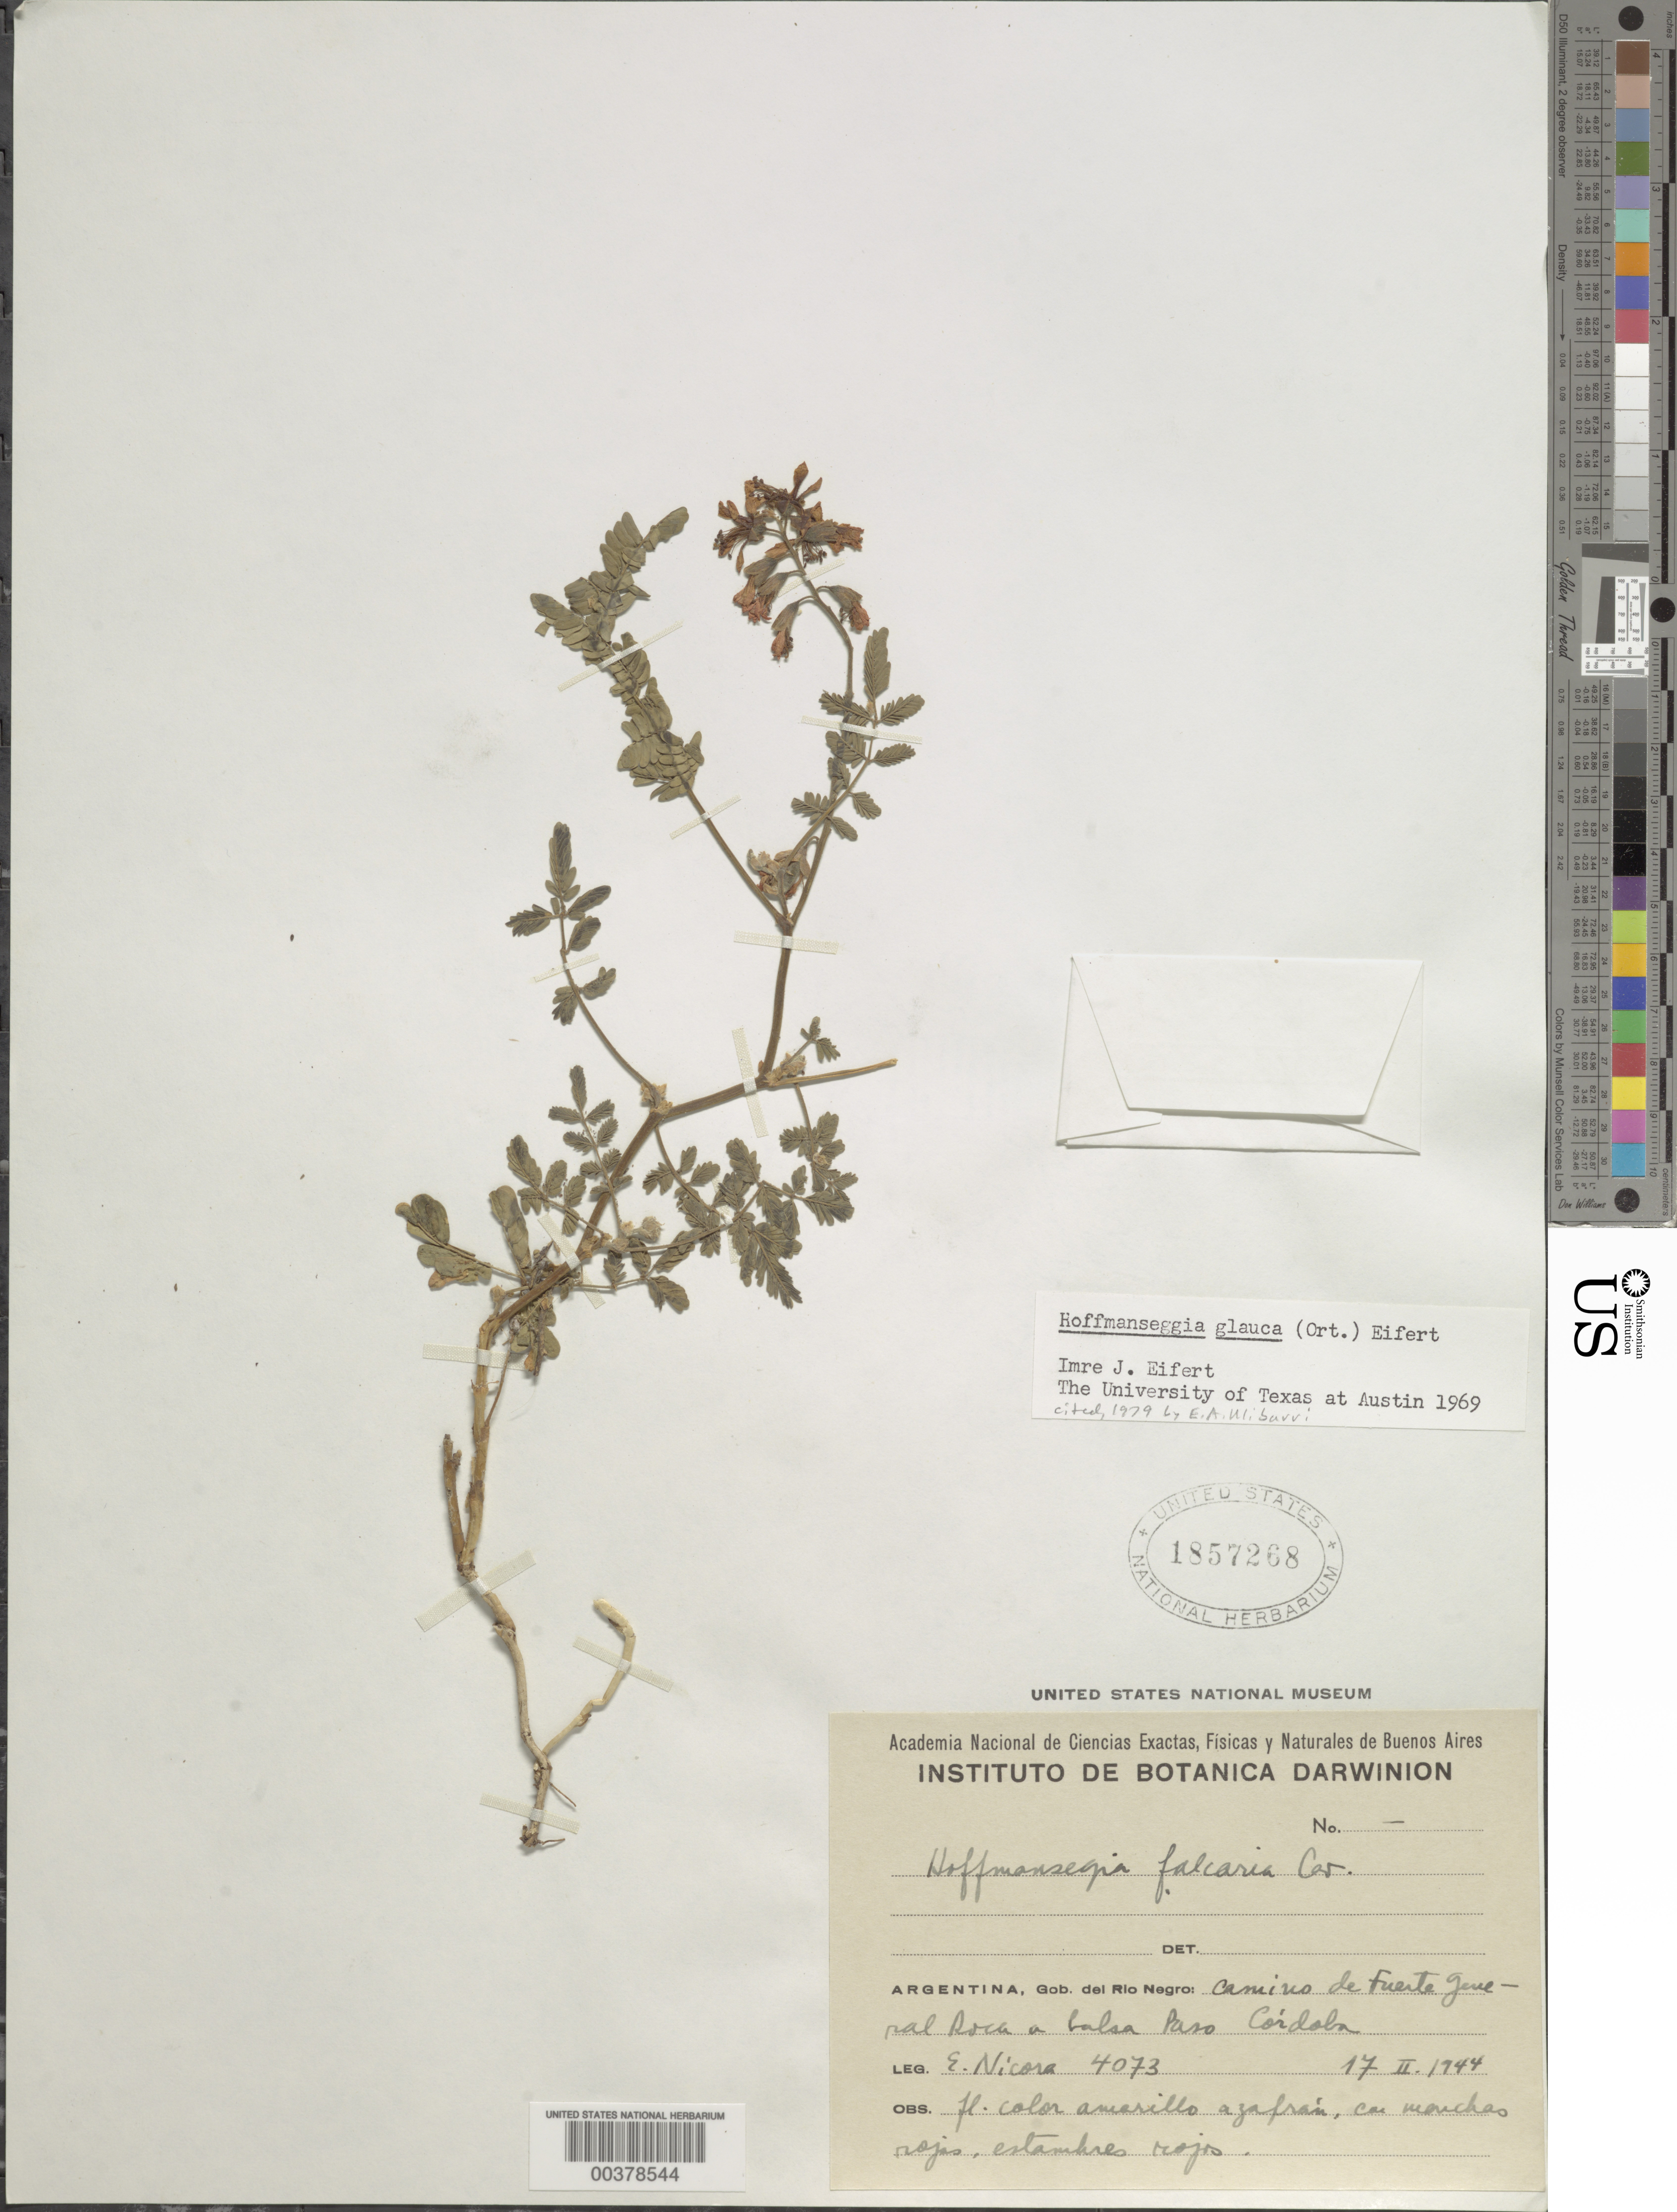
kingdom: Plantae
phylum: Tracheophyta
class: Magnoliopsida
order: Fabales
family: Fabaceae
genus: Hoffmannseggia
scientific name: Hoffmannseggia glauca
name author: (Ortega) Eifert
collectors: E. Nicora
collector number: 4073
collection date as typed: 17 Feb 1944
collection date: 1944-02-17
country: Argentina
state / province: Río Negro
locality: Camino de fuerte general Roca a balsa Paso Cordoba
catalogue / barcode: US 1857268